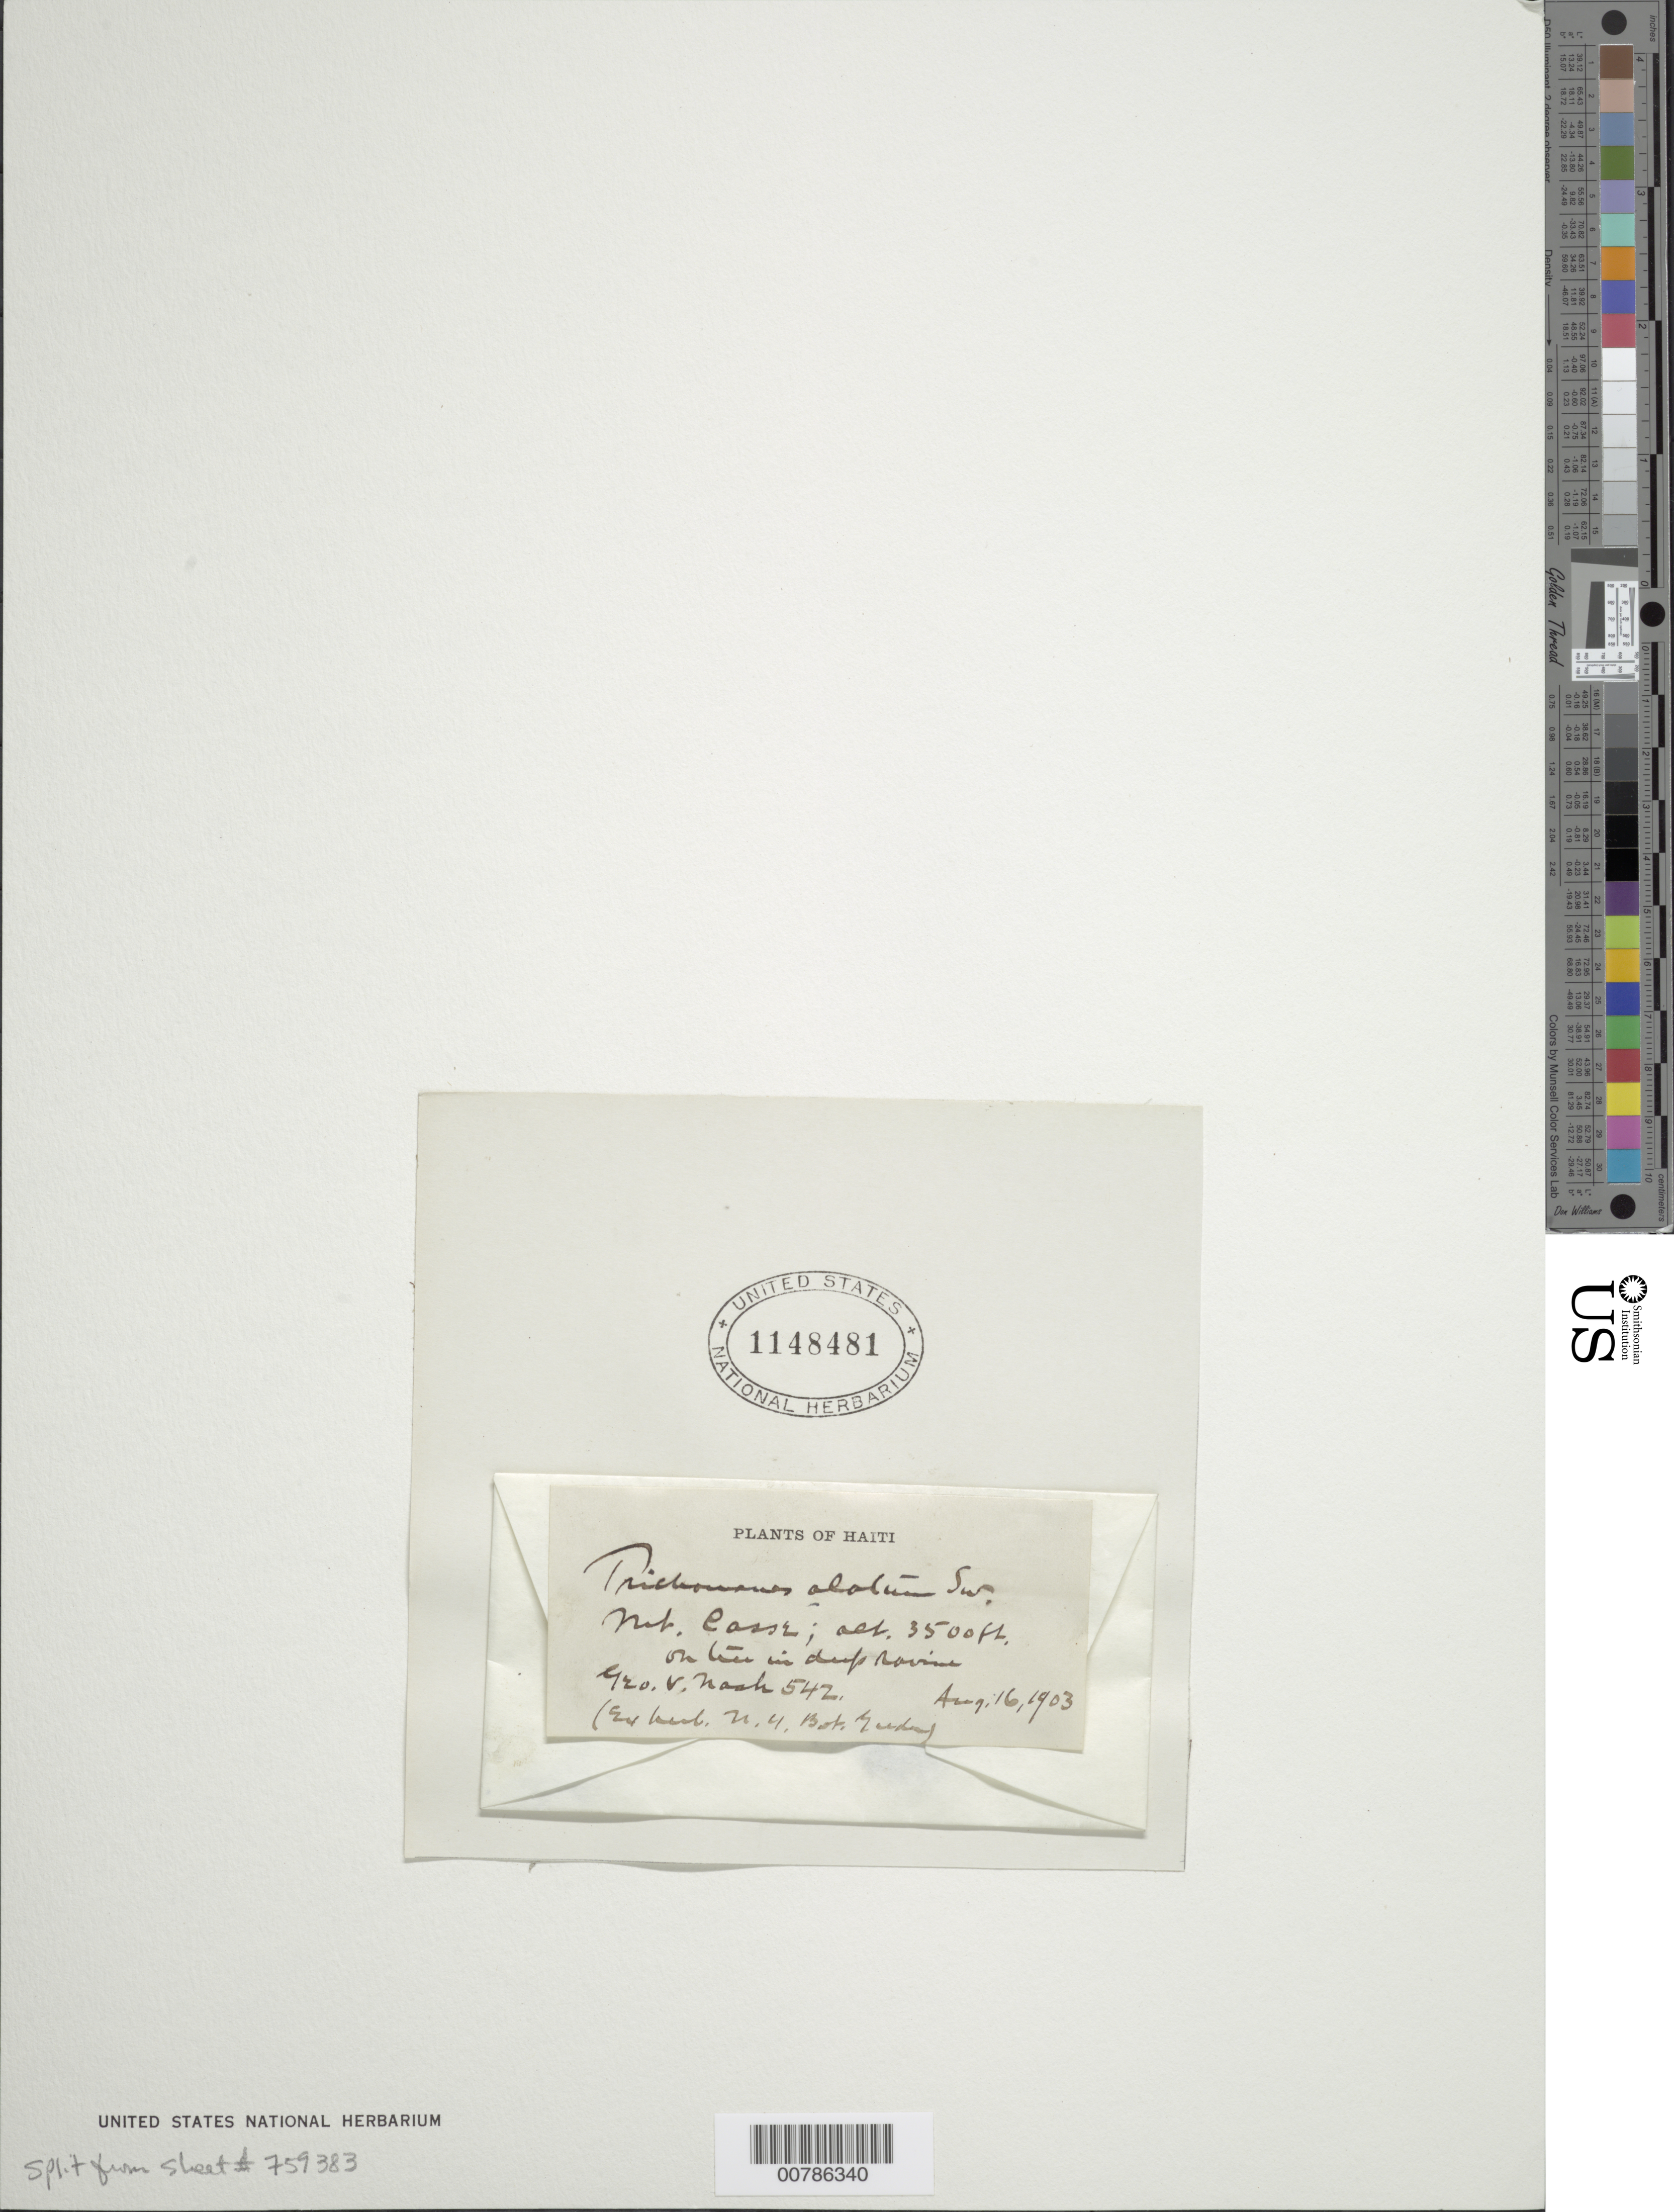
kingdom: Plantae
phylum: Tracheophyta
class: Polypodiopsida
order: Hymenophyllales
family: Hymenophyllaceae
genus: Trichomanes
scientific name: Trichomanes alatum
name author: Sw.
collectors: G. V. Nash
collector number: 542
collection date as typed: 16 Aug 1903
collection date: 1903-08-16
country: Haiti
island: Hispaniola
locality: Mt. Casse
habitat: On tree in deep ravine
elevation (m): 1067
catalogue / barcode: US 1148481